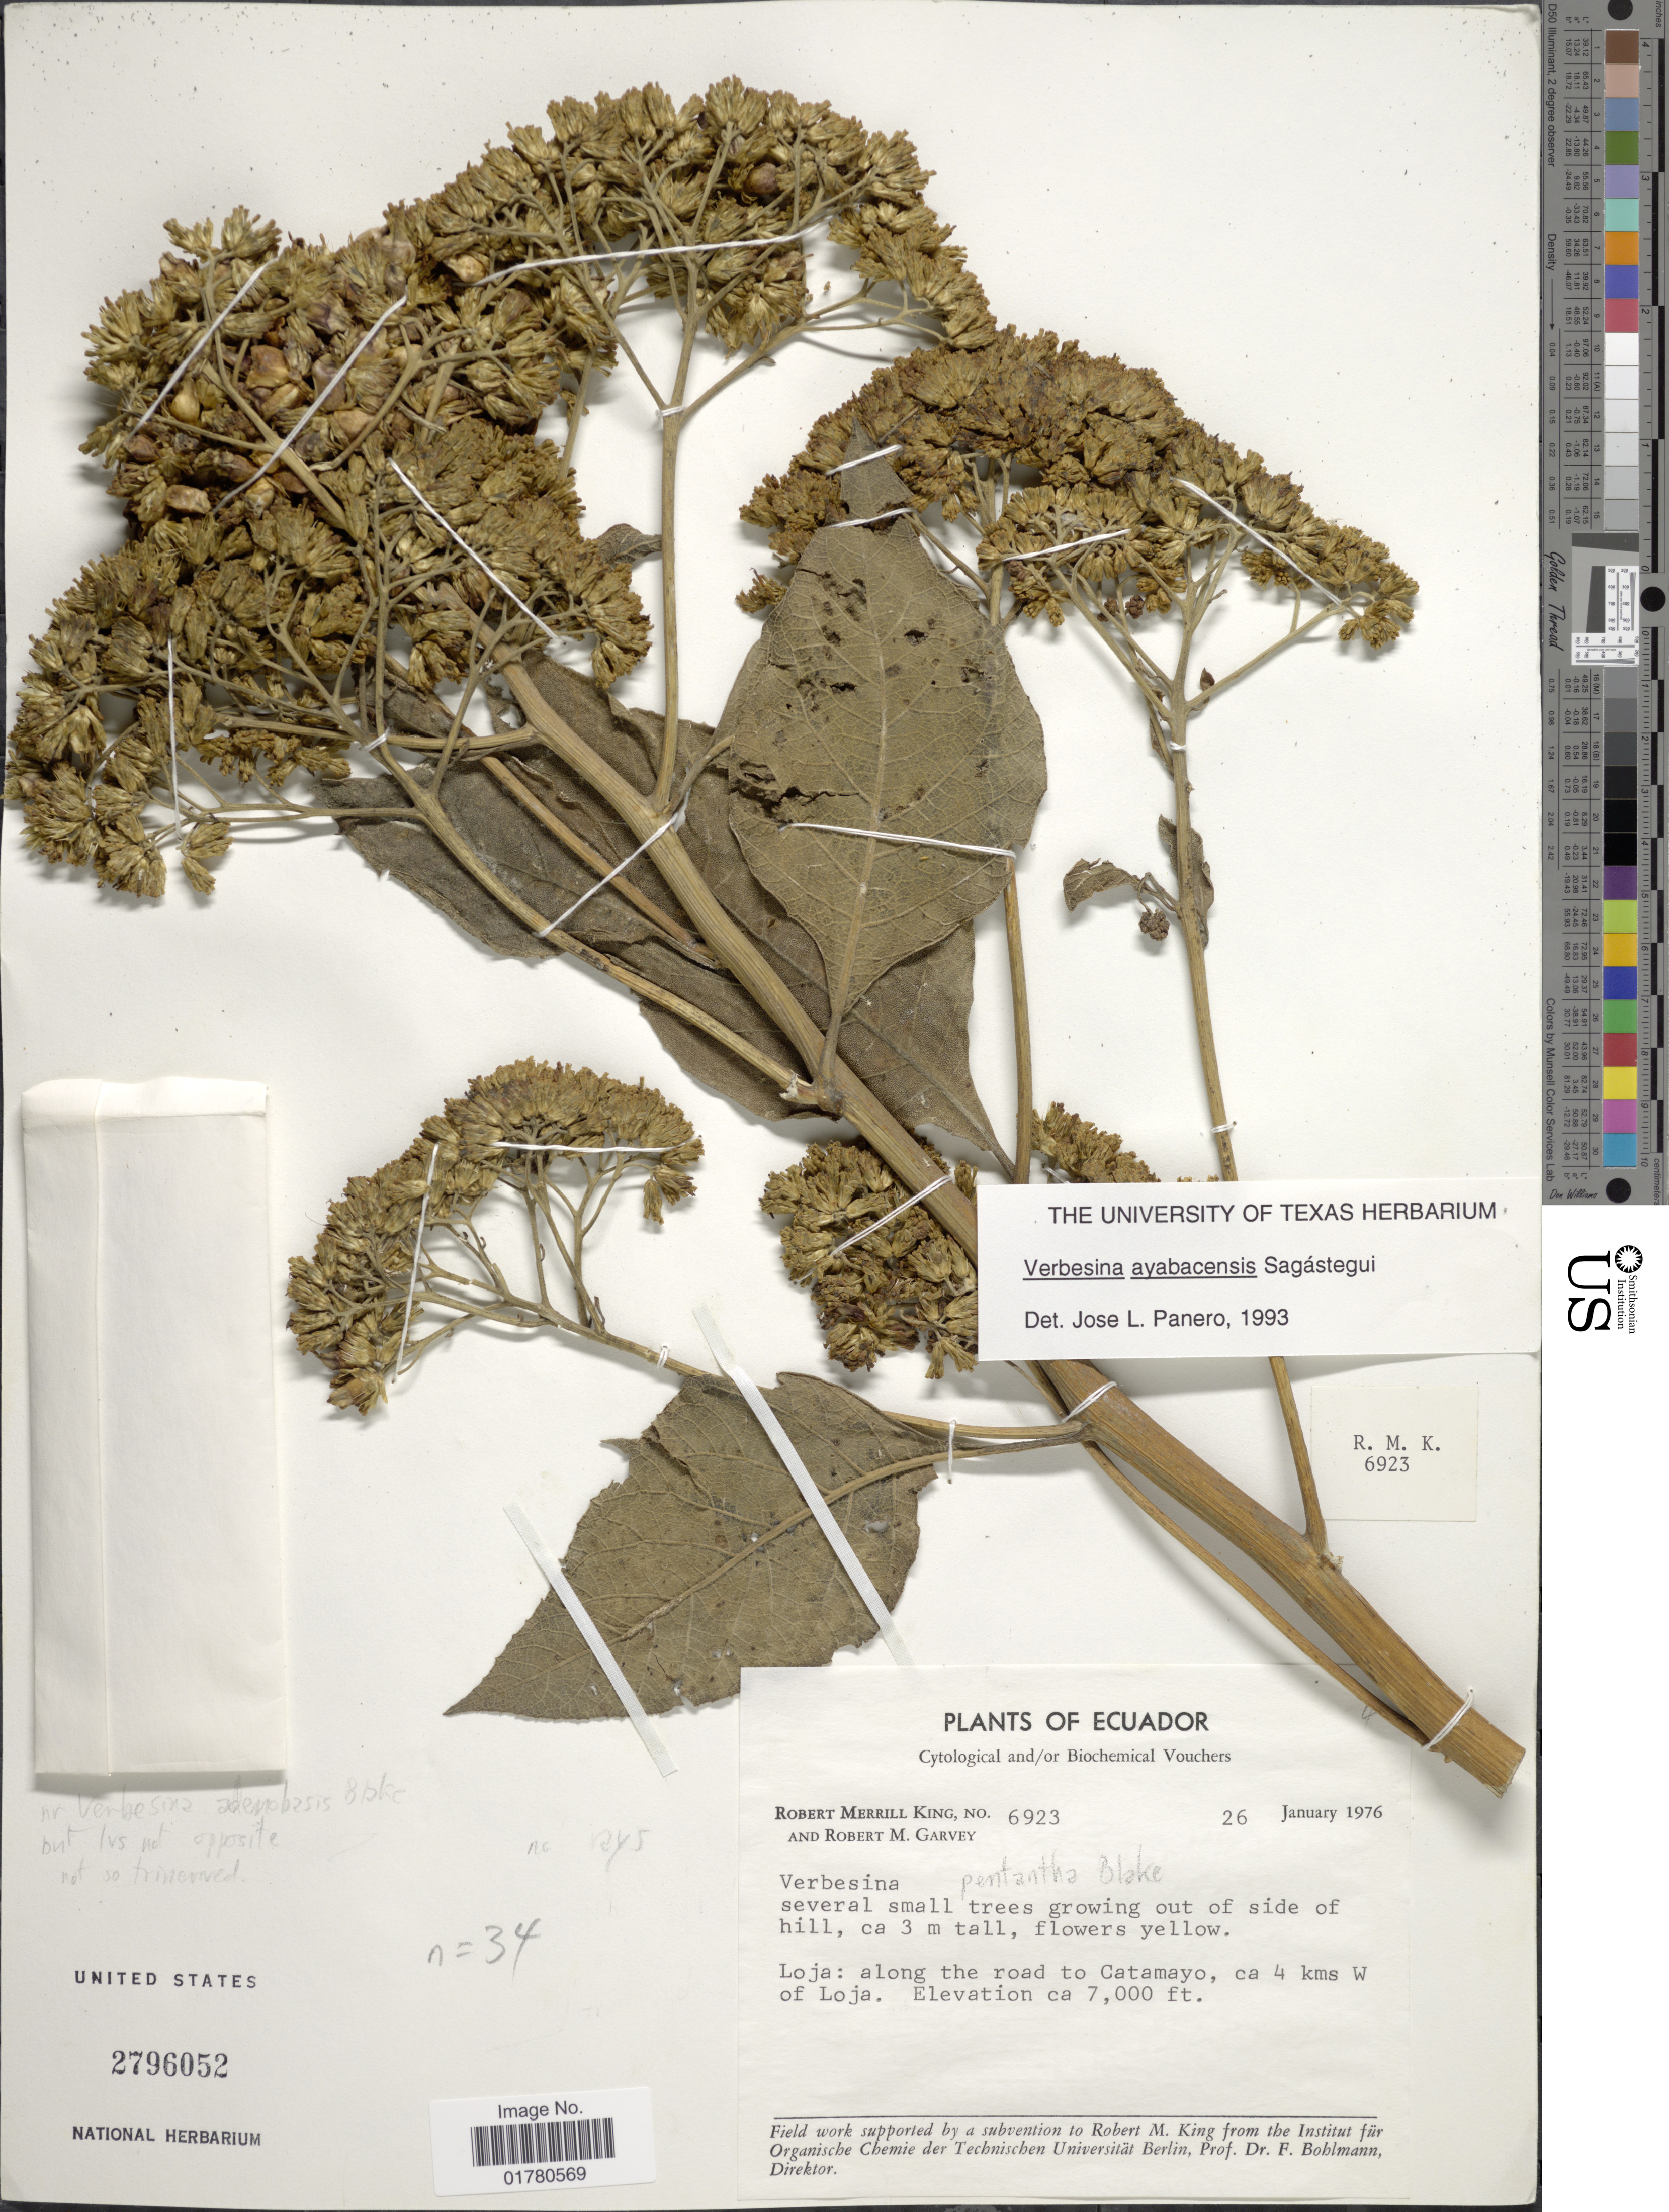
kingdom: Plantae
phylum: Tracheophyta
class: Magnoliopsida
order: Asterales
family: Asteraceae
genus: Verbesina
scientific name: Verbesina ayabacensis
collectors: R. M. King & R. Garvey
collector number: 6923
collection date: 1976-01-26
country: Ecuador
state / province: Loja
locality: Along the road to Catamayo, ca 4 kms W of Loja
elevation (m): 2134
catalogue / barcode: US 2796052